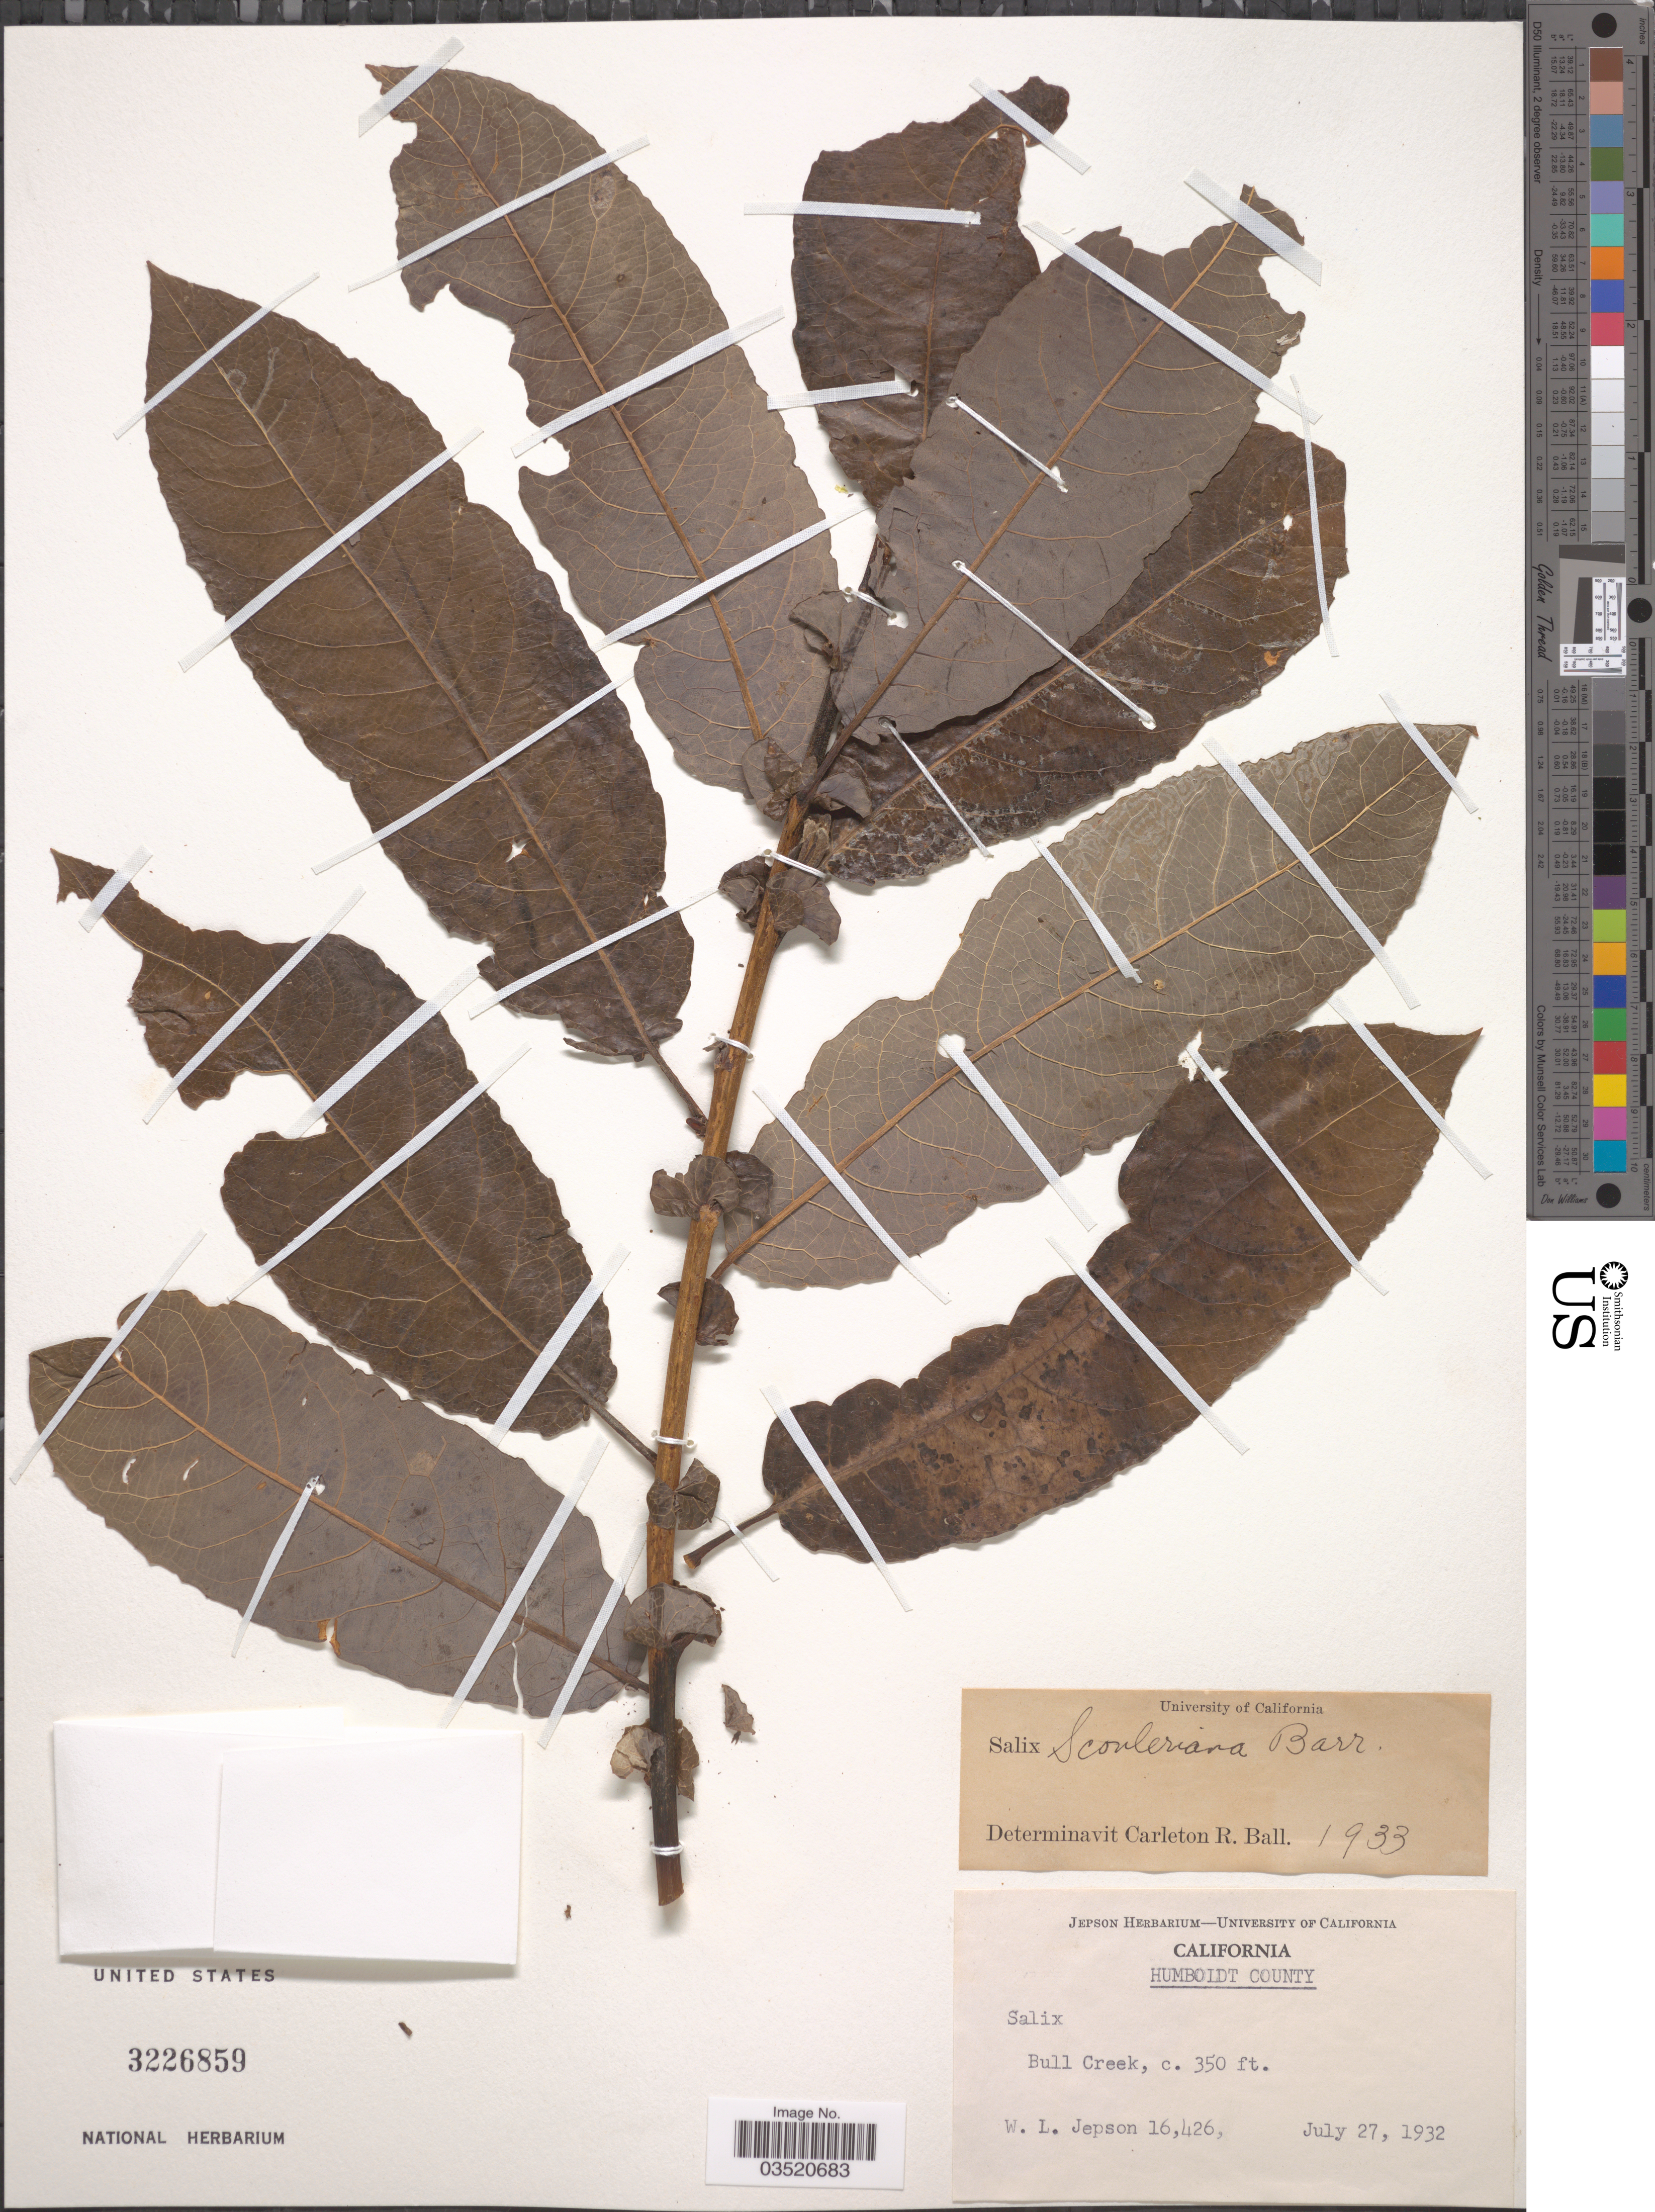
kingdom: Plantae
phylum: Tracheophyta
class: Magnoliopsida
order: Malpighiales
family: Salicaceae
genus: Salix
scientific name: Salix scouleriana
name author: Barratt ex Hook.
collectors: W. L. Jepson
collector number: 16426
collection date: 1932-07-27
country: United States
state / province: California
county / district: Humboldt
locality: Humboldt County. Bull Creek.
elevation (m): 107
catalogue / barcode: US 3226859